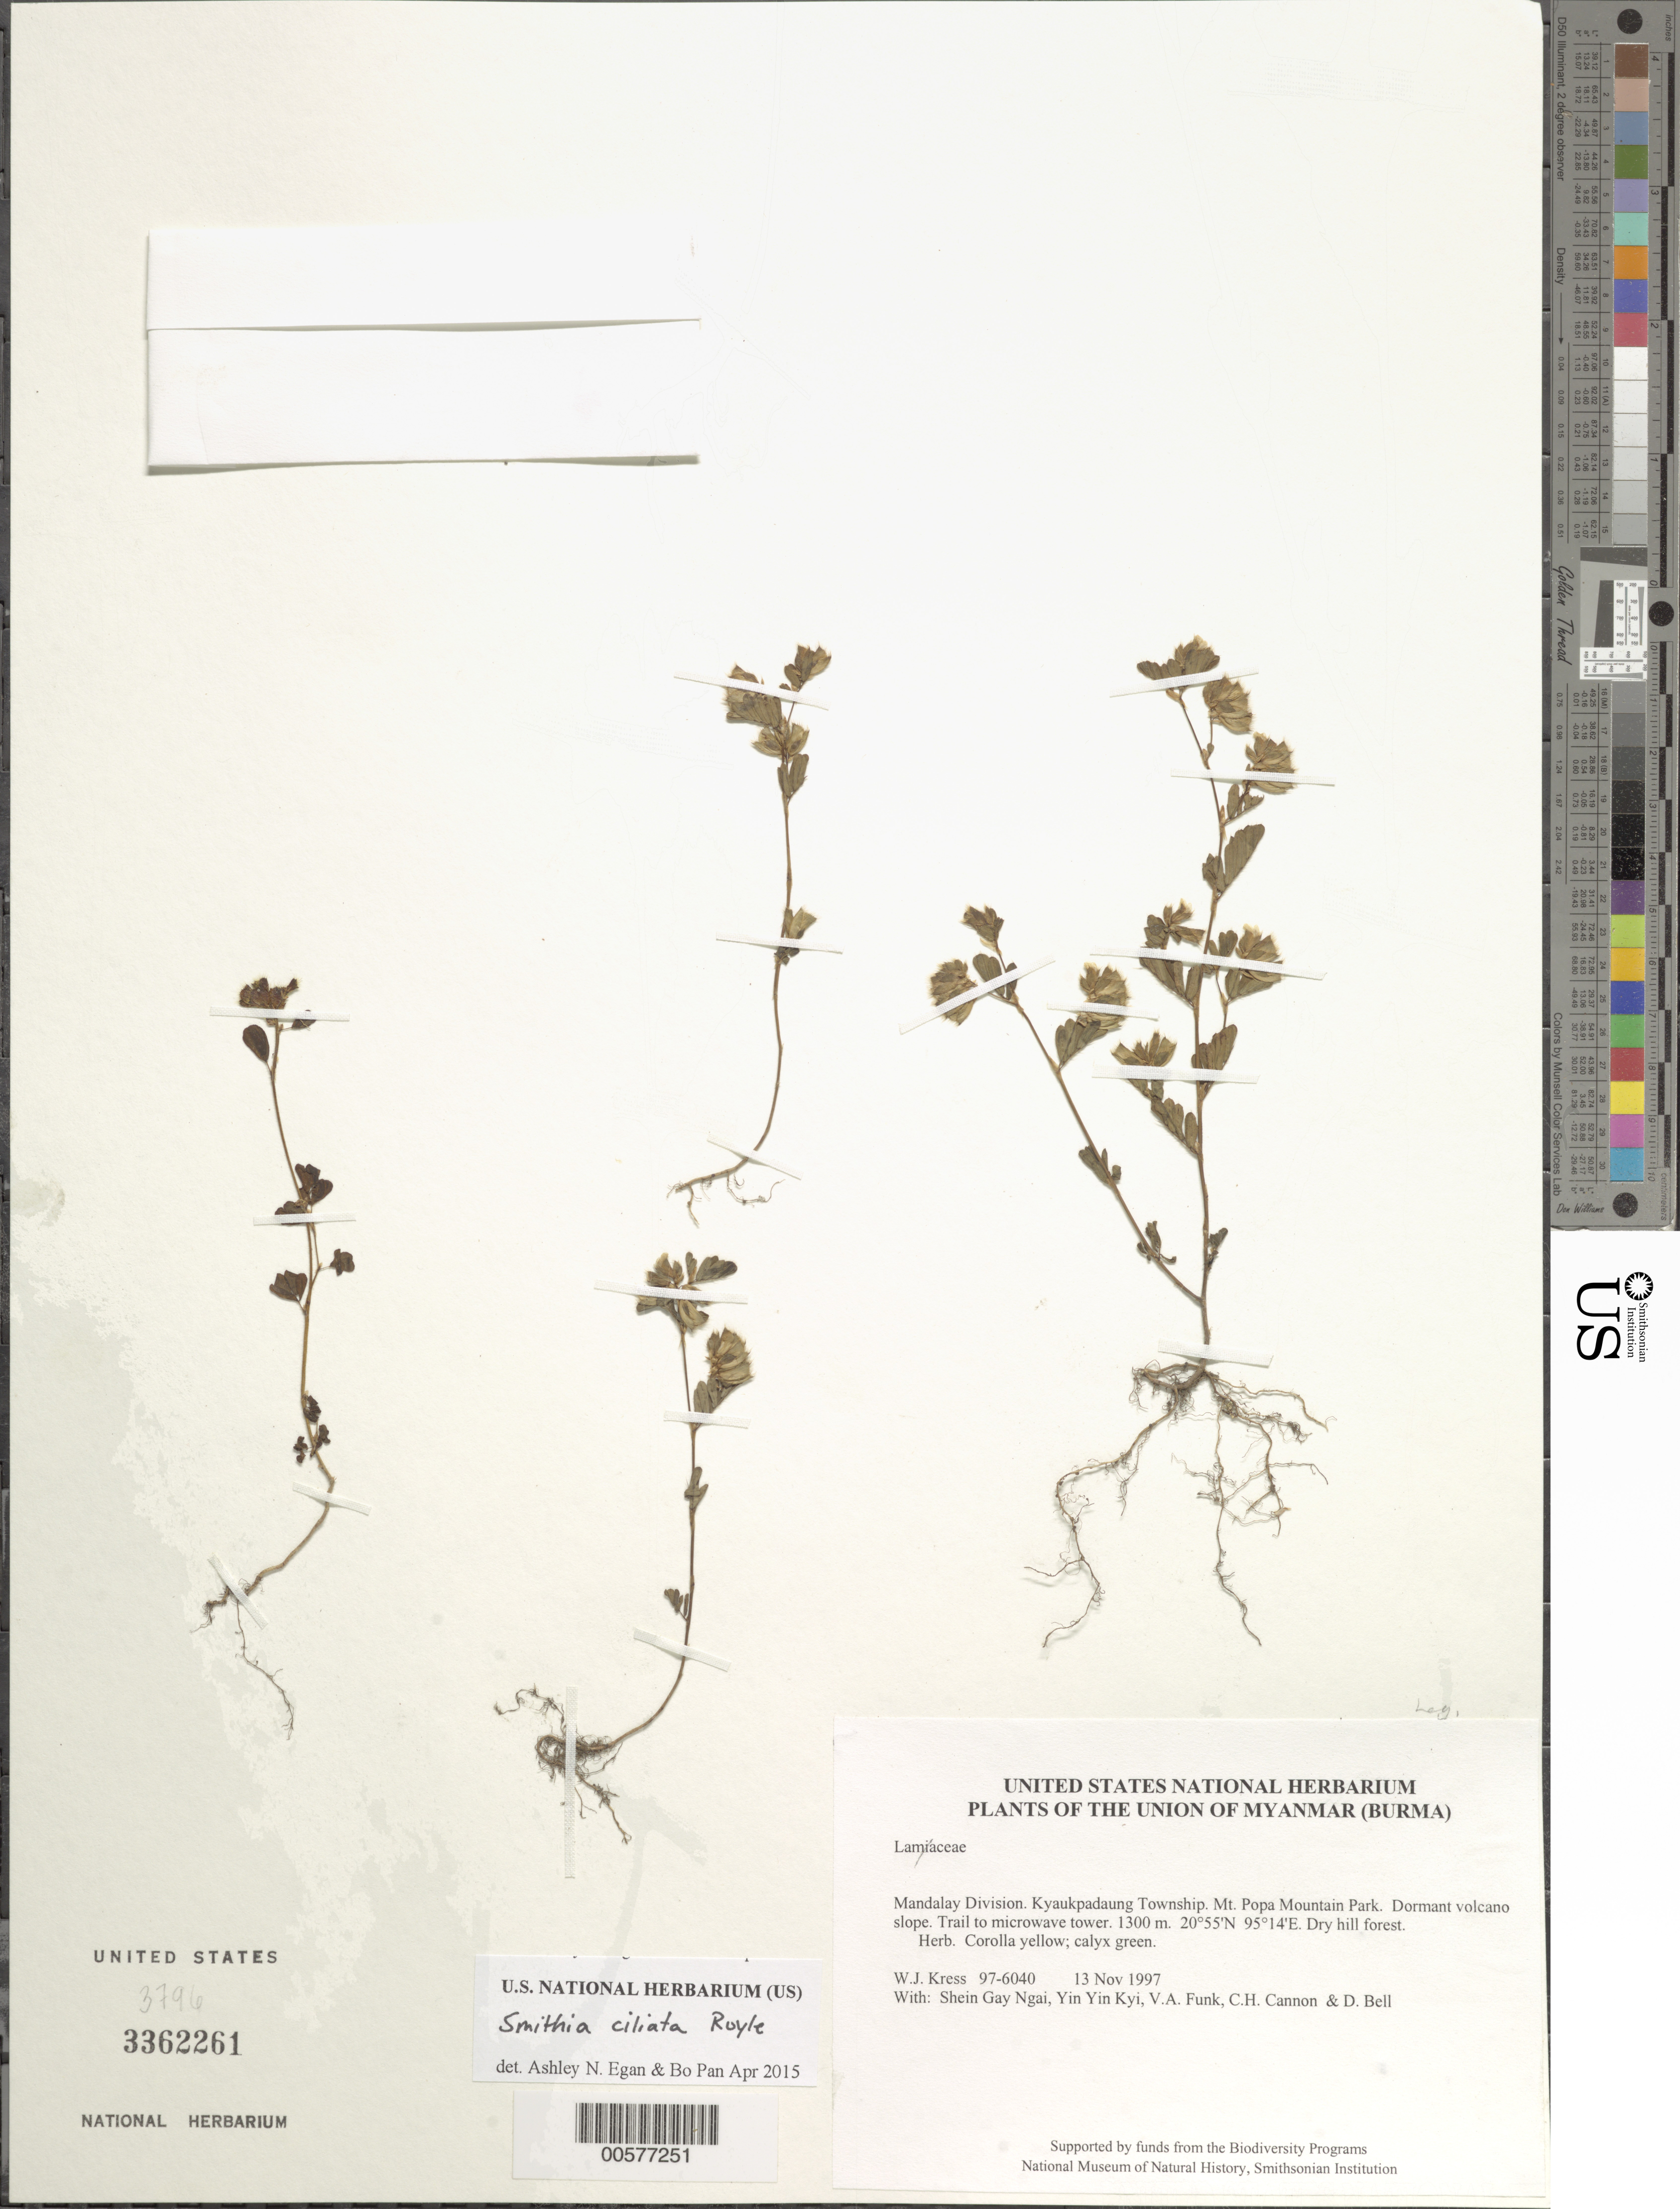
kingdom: Plantae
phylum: Tracheophyta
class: Magnoliopsida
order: Fabales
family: Fabaceae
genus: Smithia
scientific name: Smithia ciliata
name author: Royle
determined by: Egan, Ashley N.; Pan, B.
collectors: W. J. Kress, Shein Gay Ngai, Yin Yin Kyi, V. Funk, C. H. Cannon & D. A. Bell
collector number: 97-6040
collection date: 1997-11-13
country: Myanmar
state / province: Mandalay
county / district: Kyaukpadaung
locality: Mt. Popa Mountain Park. Dormant volcano slope. Trail to microwave tower.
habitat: Dry hill forest.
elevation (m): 1300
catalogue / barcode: US 3362261